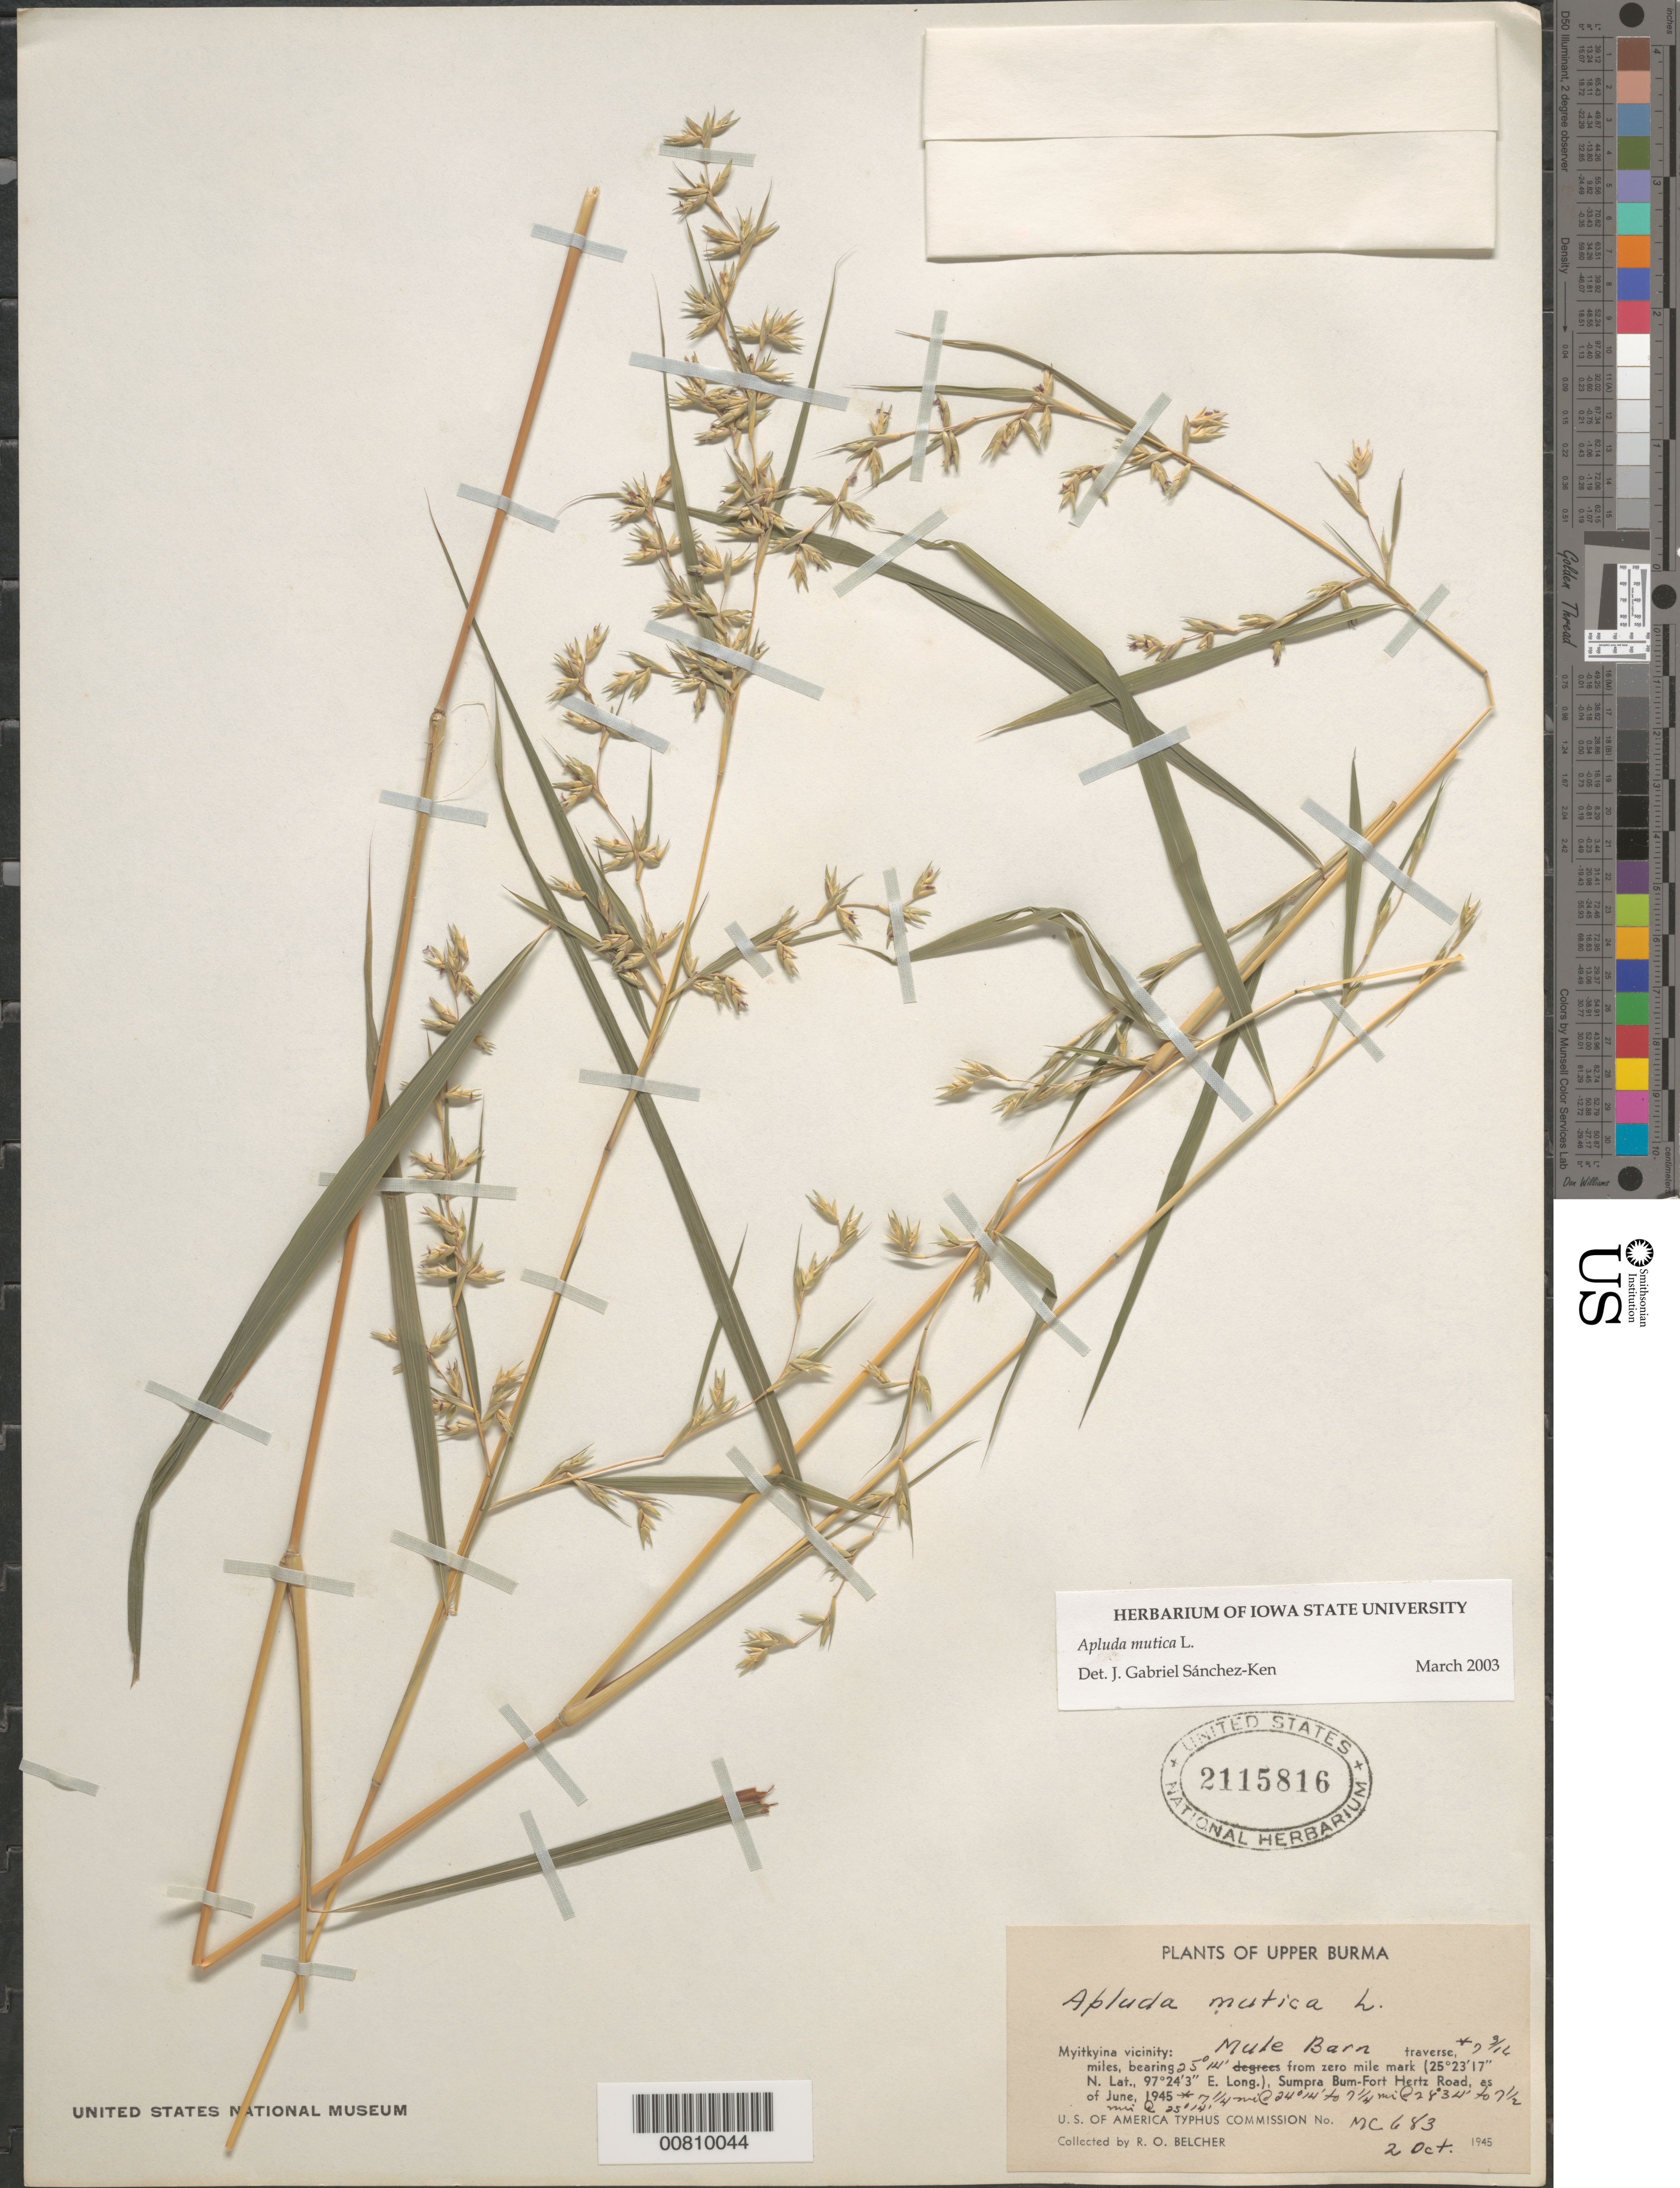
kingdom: Plantae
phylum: Tracheophyta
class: Liliopsida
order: Poales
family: Poaceae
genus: Apluda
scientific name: Apluda mutica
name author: L.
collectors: R. Belcher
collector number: MC683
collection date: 1945-10-02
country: Myanmar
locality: Upper Burma. Myitkyina vicinity: Mule Barn traverse, [interpreted]7 9/16 miles, bearing 25°14' from zero mile mark, Sumpra Bum-Fort Hertz Road, as of June, 1945 [interpreted]7¼ mi @24°14' to 7¼ mi@ 28°34' to 7½ mi @ 25°14'. U. S. of America Typhus Commission.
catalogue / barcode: US 2115816